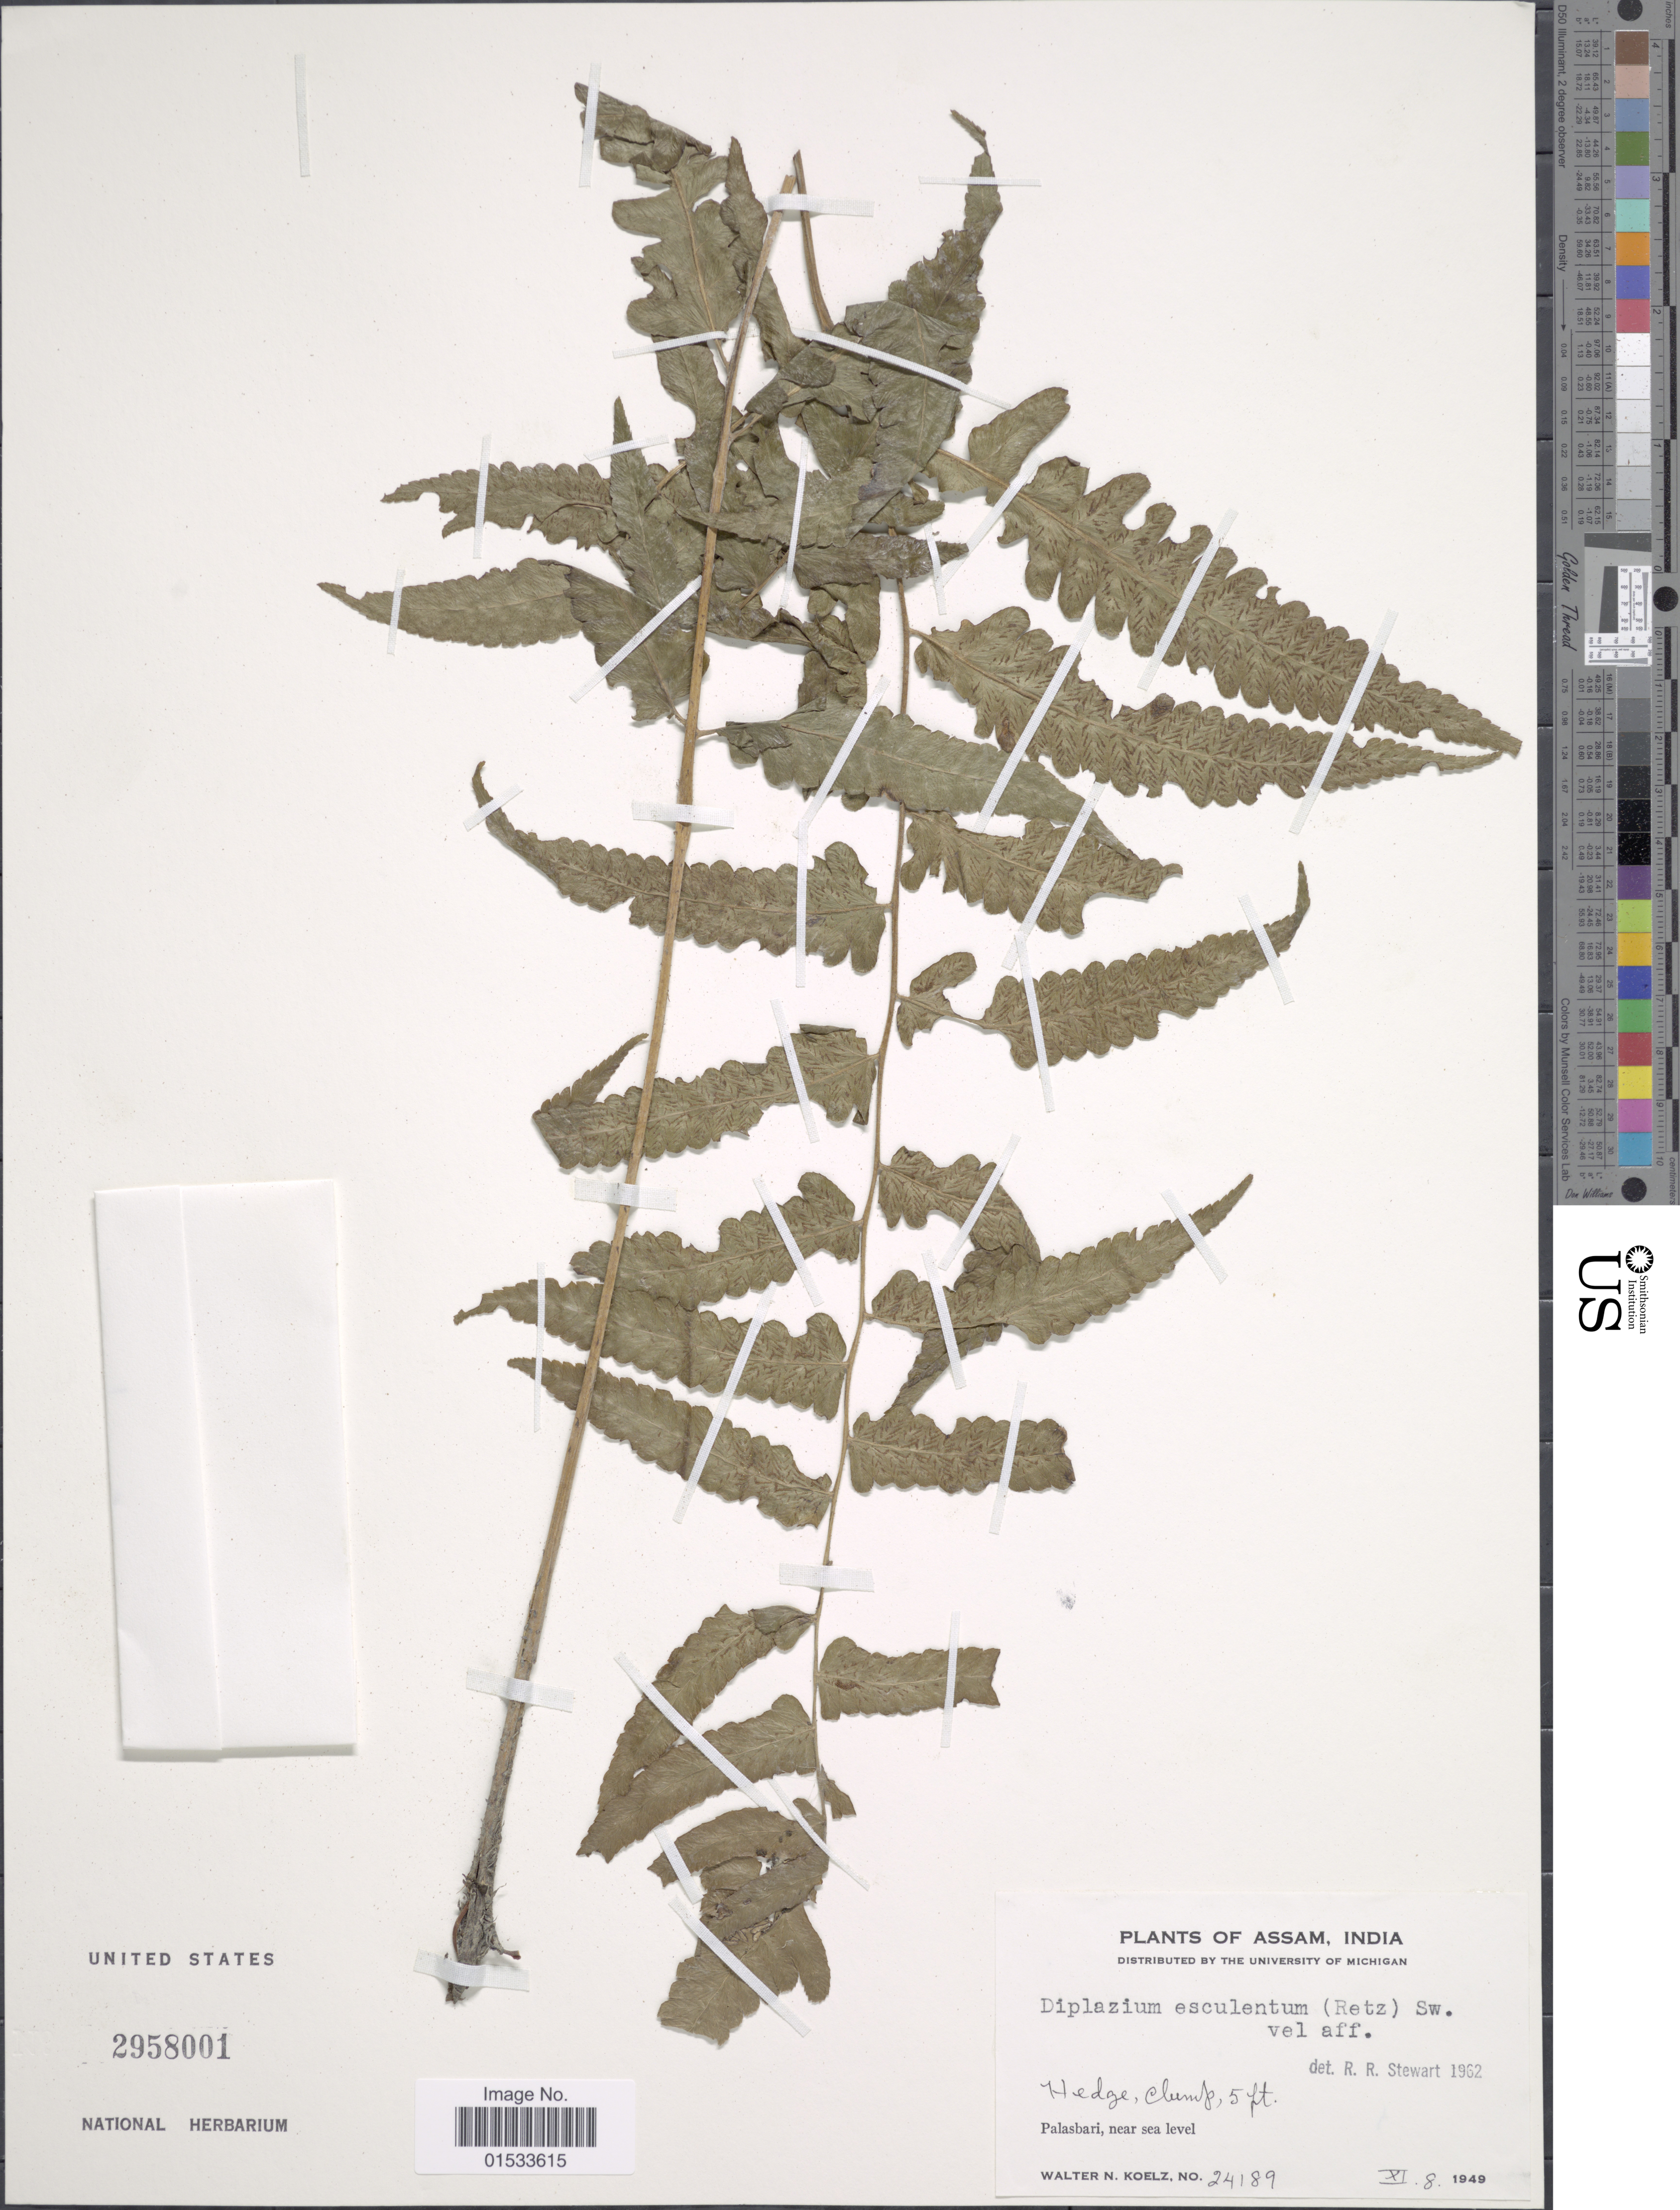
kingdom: Plantae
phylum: Tracheophyta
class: Polypodiopsida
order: Polypodiales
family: Athyriaceae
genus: Diplazium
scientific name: Diplazium esculentum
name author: (Retz.) Sw.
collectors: W. N. Koelz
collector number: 24189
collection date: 1949-11-08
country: India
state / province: Assam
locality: Palasbari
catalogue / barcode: US 2958001